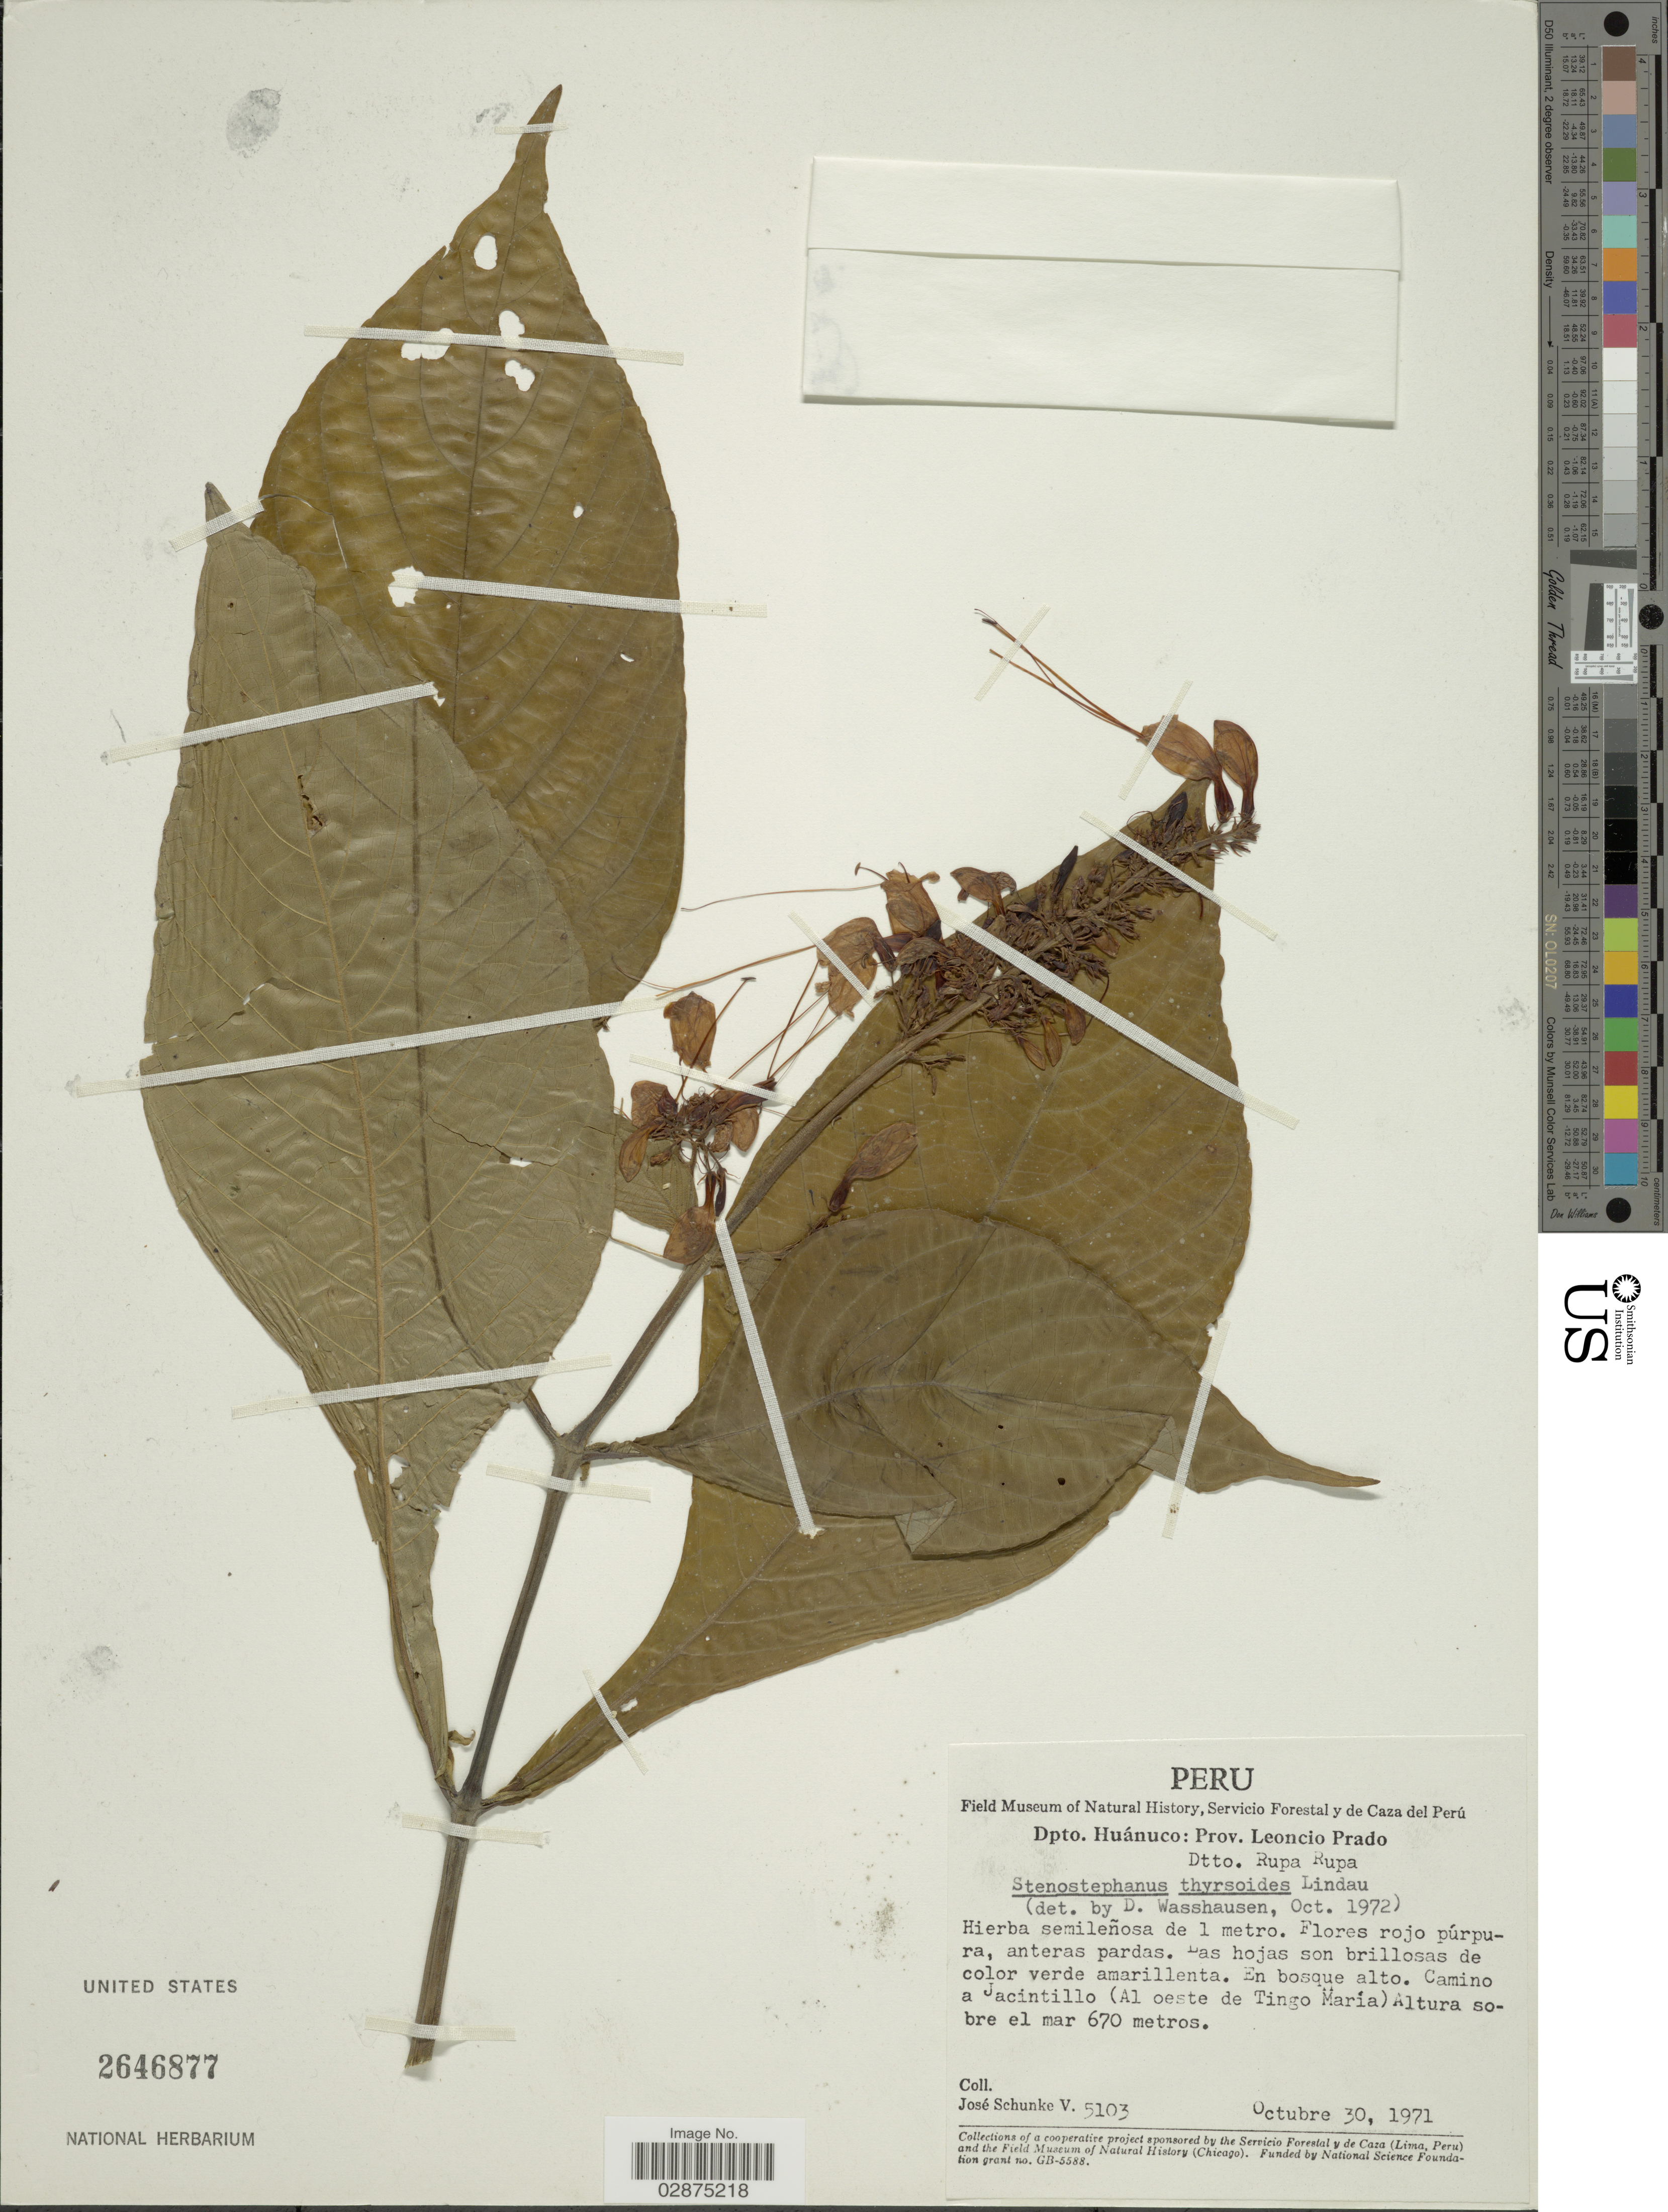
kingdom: Plantae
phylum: Tracheophyta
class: Magnoliopsida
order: Lamiales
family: Acanthaceae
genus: Stenostephanus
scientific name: Stenostephanus longistaminus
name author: (Ruiz & Pav.) V.M. Baum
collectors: J. Schunke Vigo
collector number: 5103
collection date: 1971-10-30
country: Peru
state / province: Huánuco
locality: Dpto. Huánuco: Prov. Leoncio Prado. Dtto. Rupa Rupa. Camino a Jacintillo (Al oeste de Tingo María).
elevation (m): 670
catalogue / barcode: US 2646877